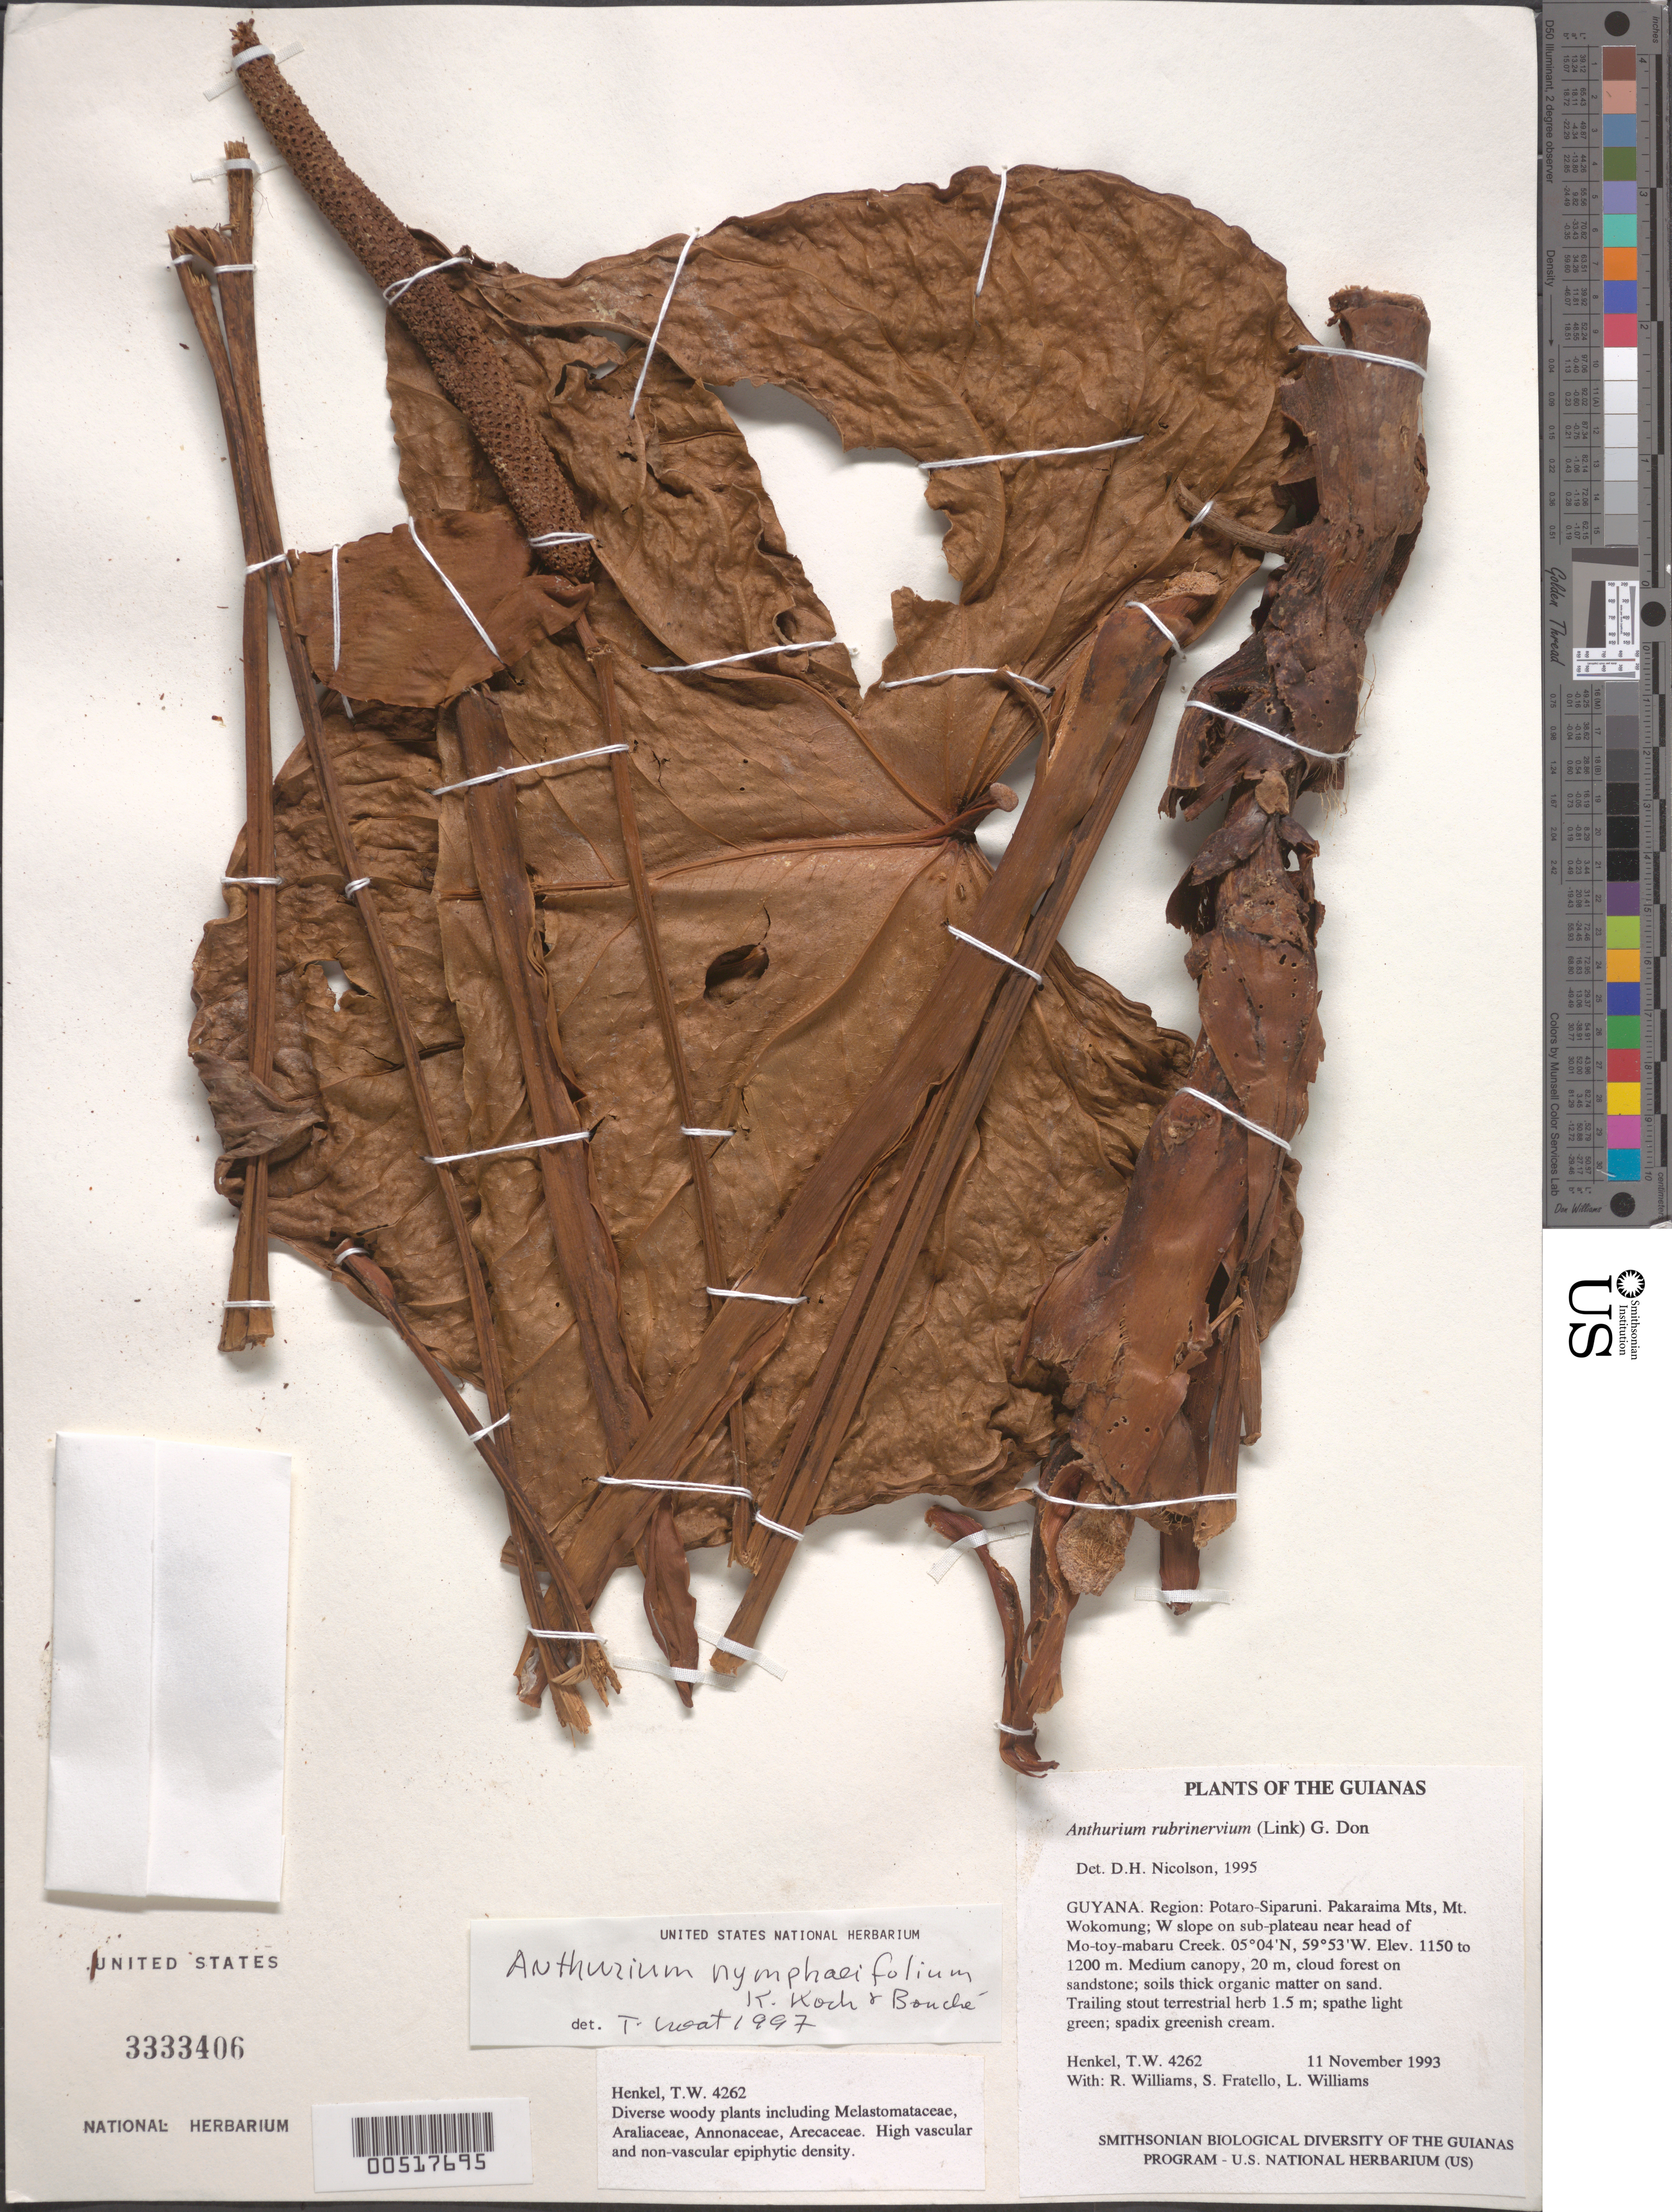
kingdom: Plantae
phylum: Tracheophyta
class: Liliopsida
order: Alismatales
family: Araceae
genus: Anthurium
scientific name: Anthurium nymphaeifolium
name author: K. Koch & C.D. Bouché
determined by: Croat, Thomas B., Missouri Botanical Garden (MO)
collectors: T. Henkel, R. Williams, S. Fratello & L. Williams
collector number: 4262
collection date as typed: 11 November 1993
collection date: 1993-11-11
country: Guyana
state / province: Potaro-Siparuni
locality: Pakaraima Mts, Mt. Wokomung; W slope on sub-plateau near head of Mo-toy-mabaru Creek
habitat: Medium canopy, 20 m, cloud forest on sandstone; soils thick organic matter on sand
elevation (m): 1150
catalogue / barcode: US 3333406